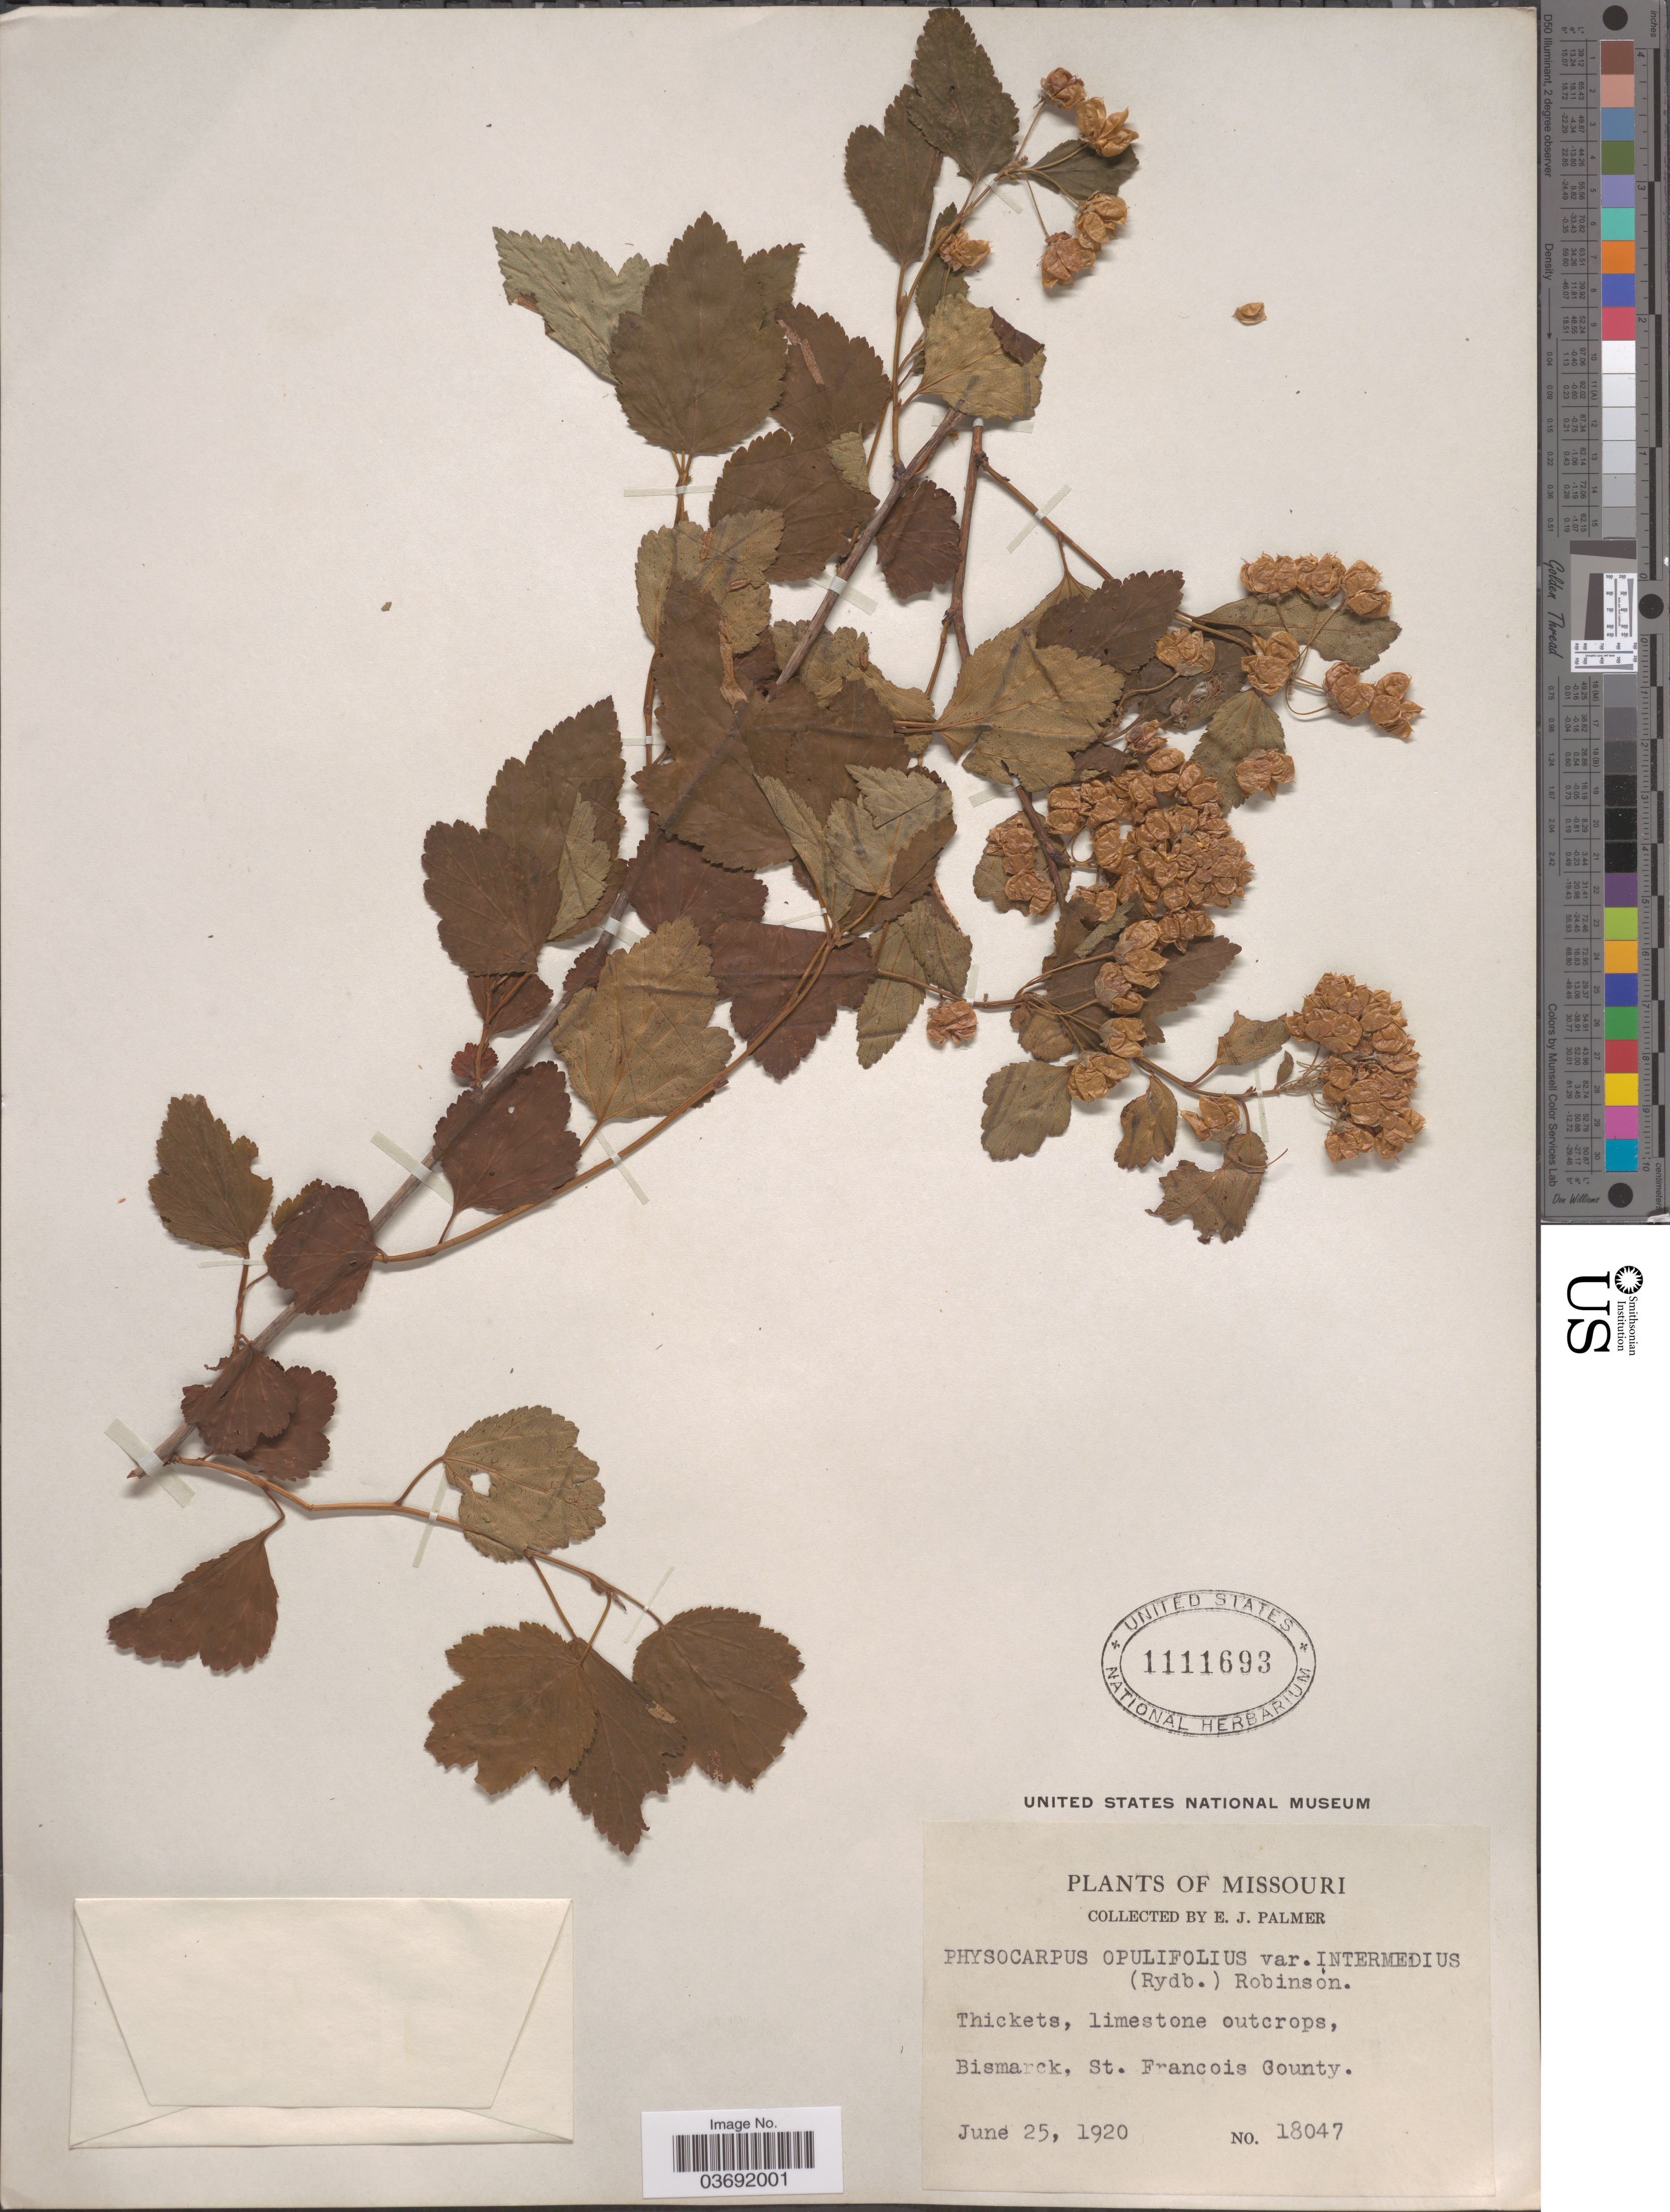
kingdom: Plantae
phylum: Tracheophyta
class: Magnoliopsida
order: Rosales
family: Rosaceae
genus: Physocarpus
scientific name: Physocarpus intermedius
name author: (Rydb.) C.K. Schneid.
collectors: E. J. Palmer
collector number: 18047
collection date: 1920-06-25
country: United States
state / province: Missouri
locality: Bismarck, St. Francois County.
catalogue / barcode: US 1111693